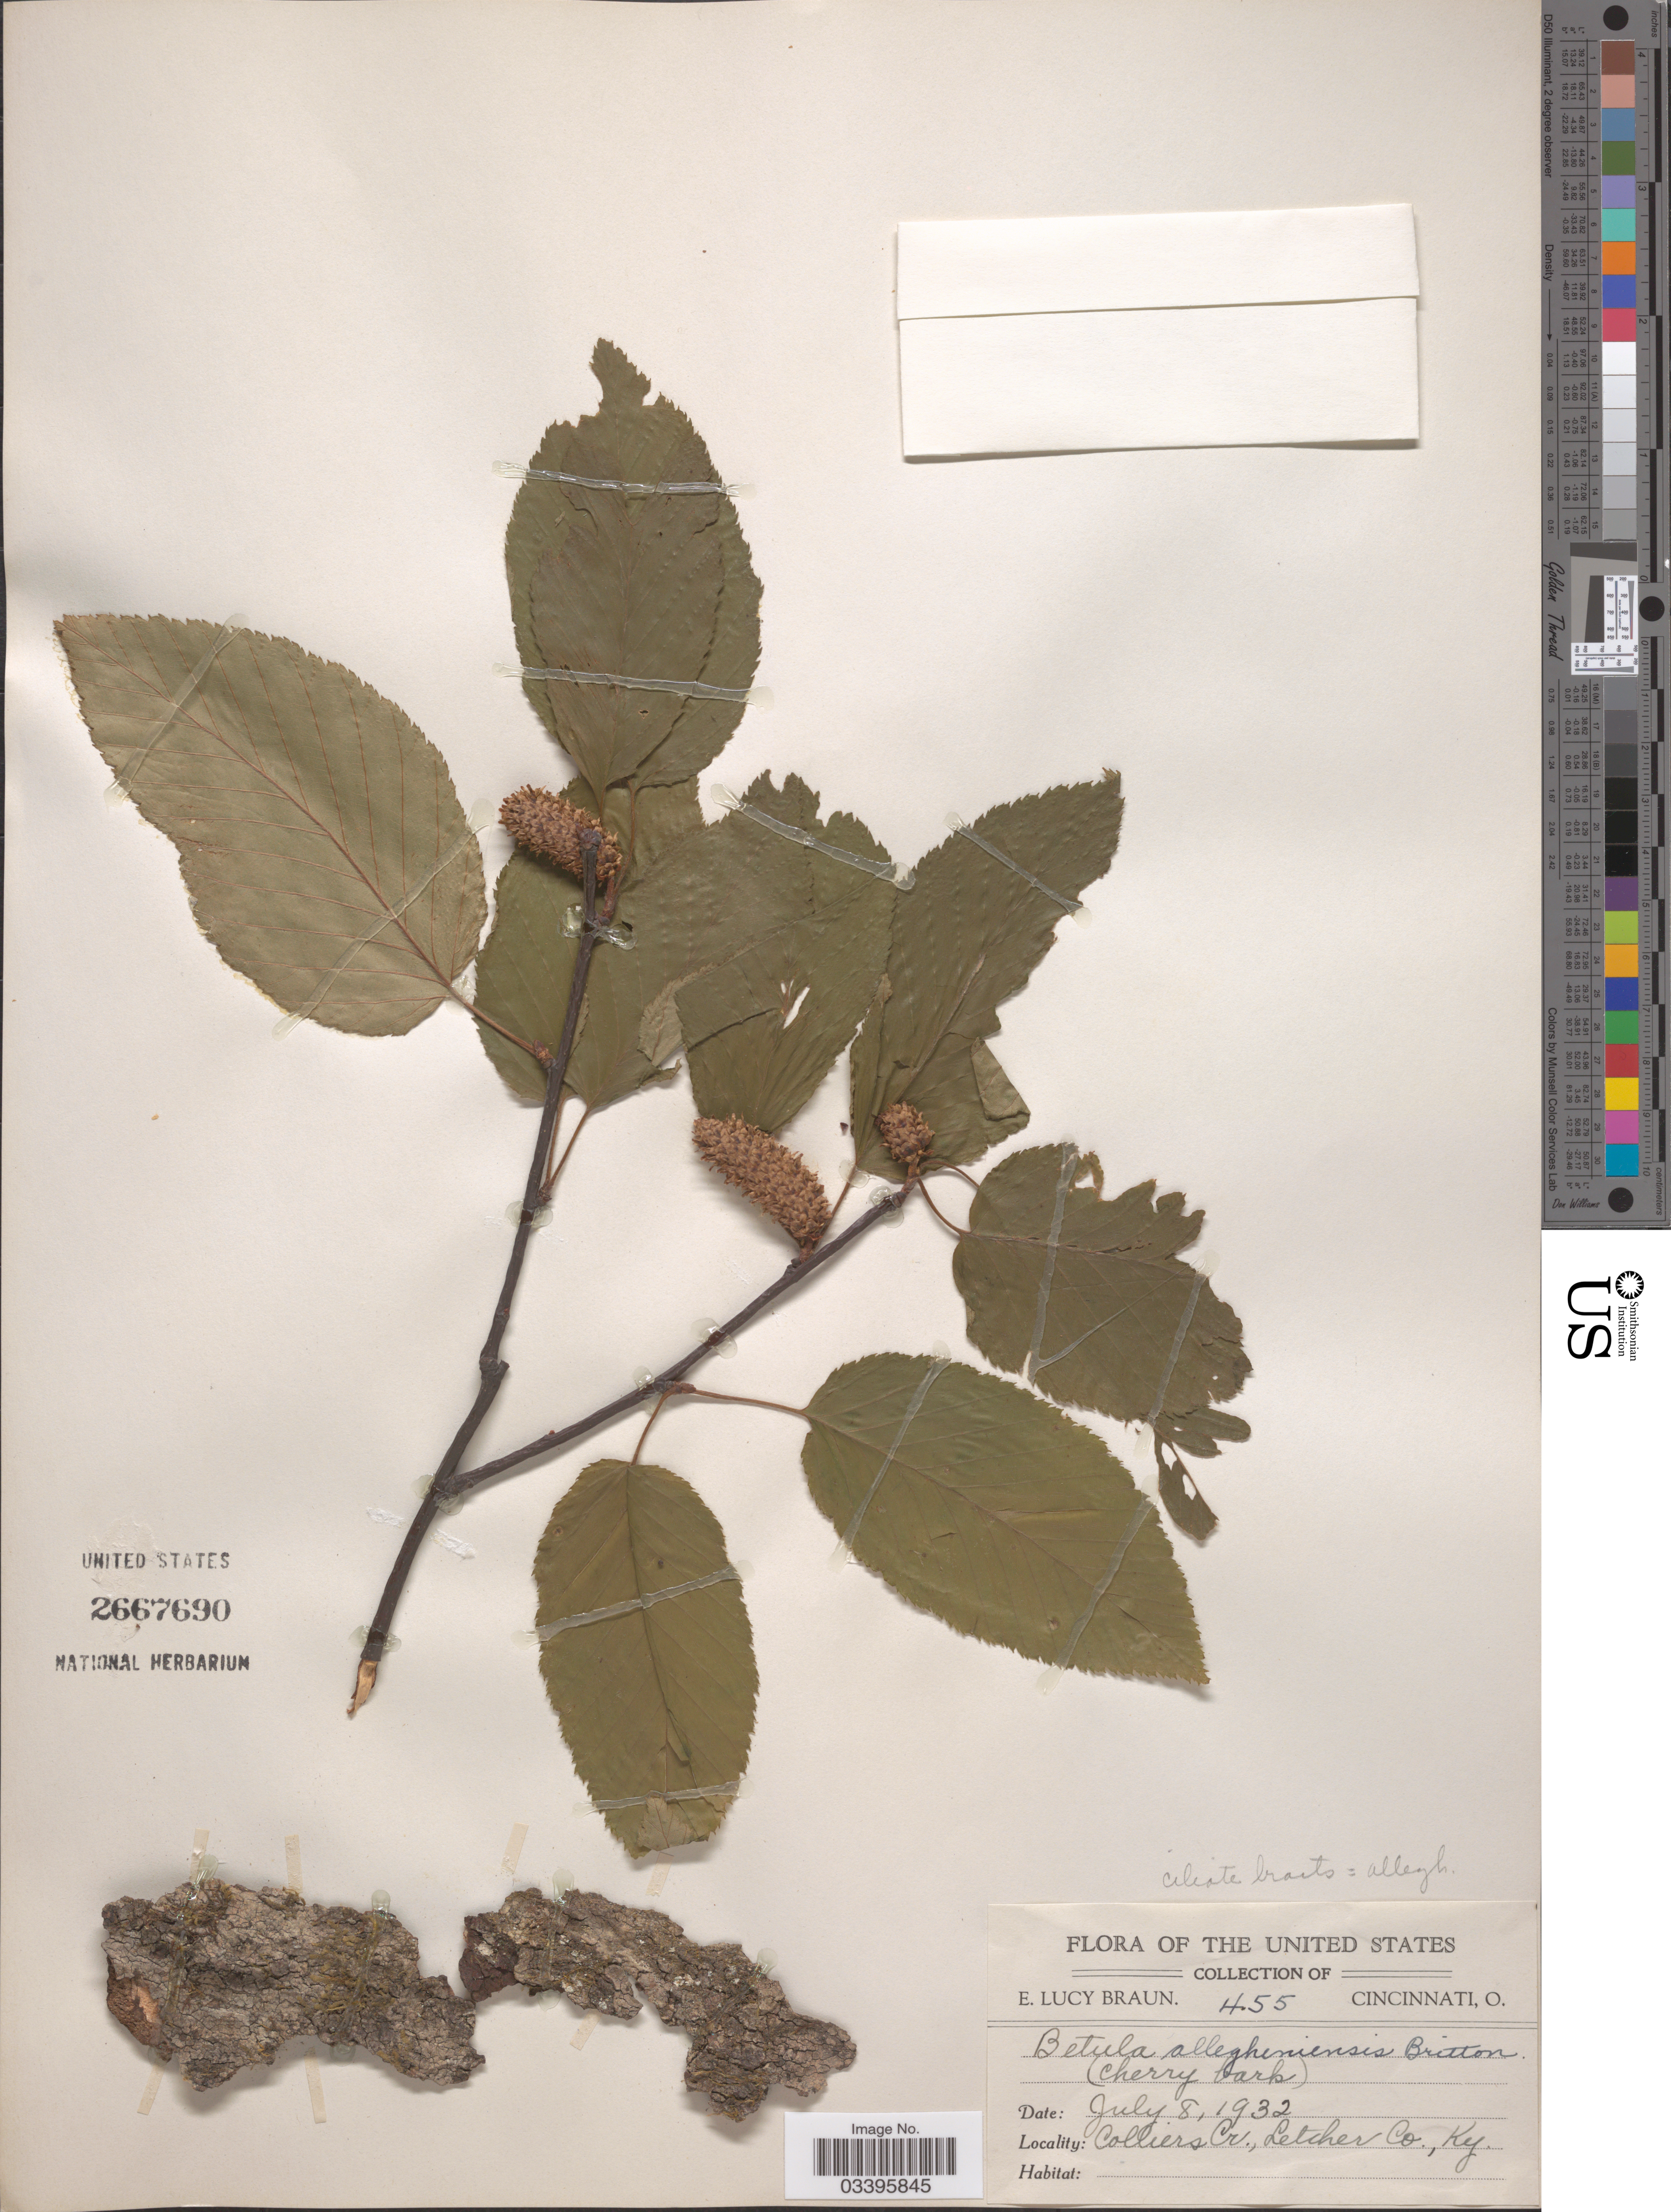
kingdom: Plantae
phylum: Tracheophyta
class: Magnoliopsida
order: Fagales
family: Betulaceae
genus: Betula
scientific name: Betula lutea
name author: F. Michx.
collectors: E. L. Braun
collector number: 455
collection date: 1932-07-08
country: United States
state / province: Kentucky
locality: Colliers Cr., Letcher Co.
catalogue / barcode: US 2667690